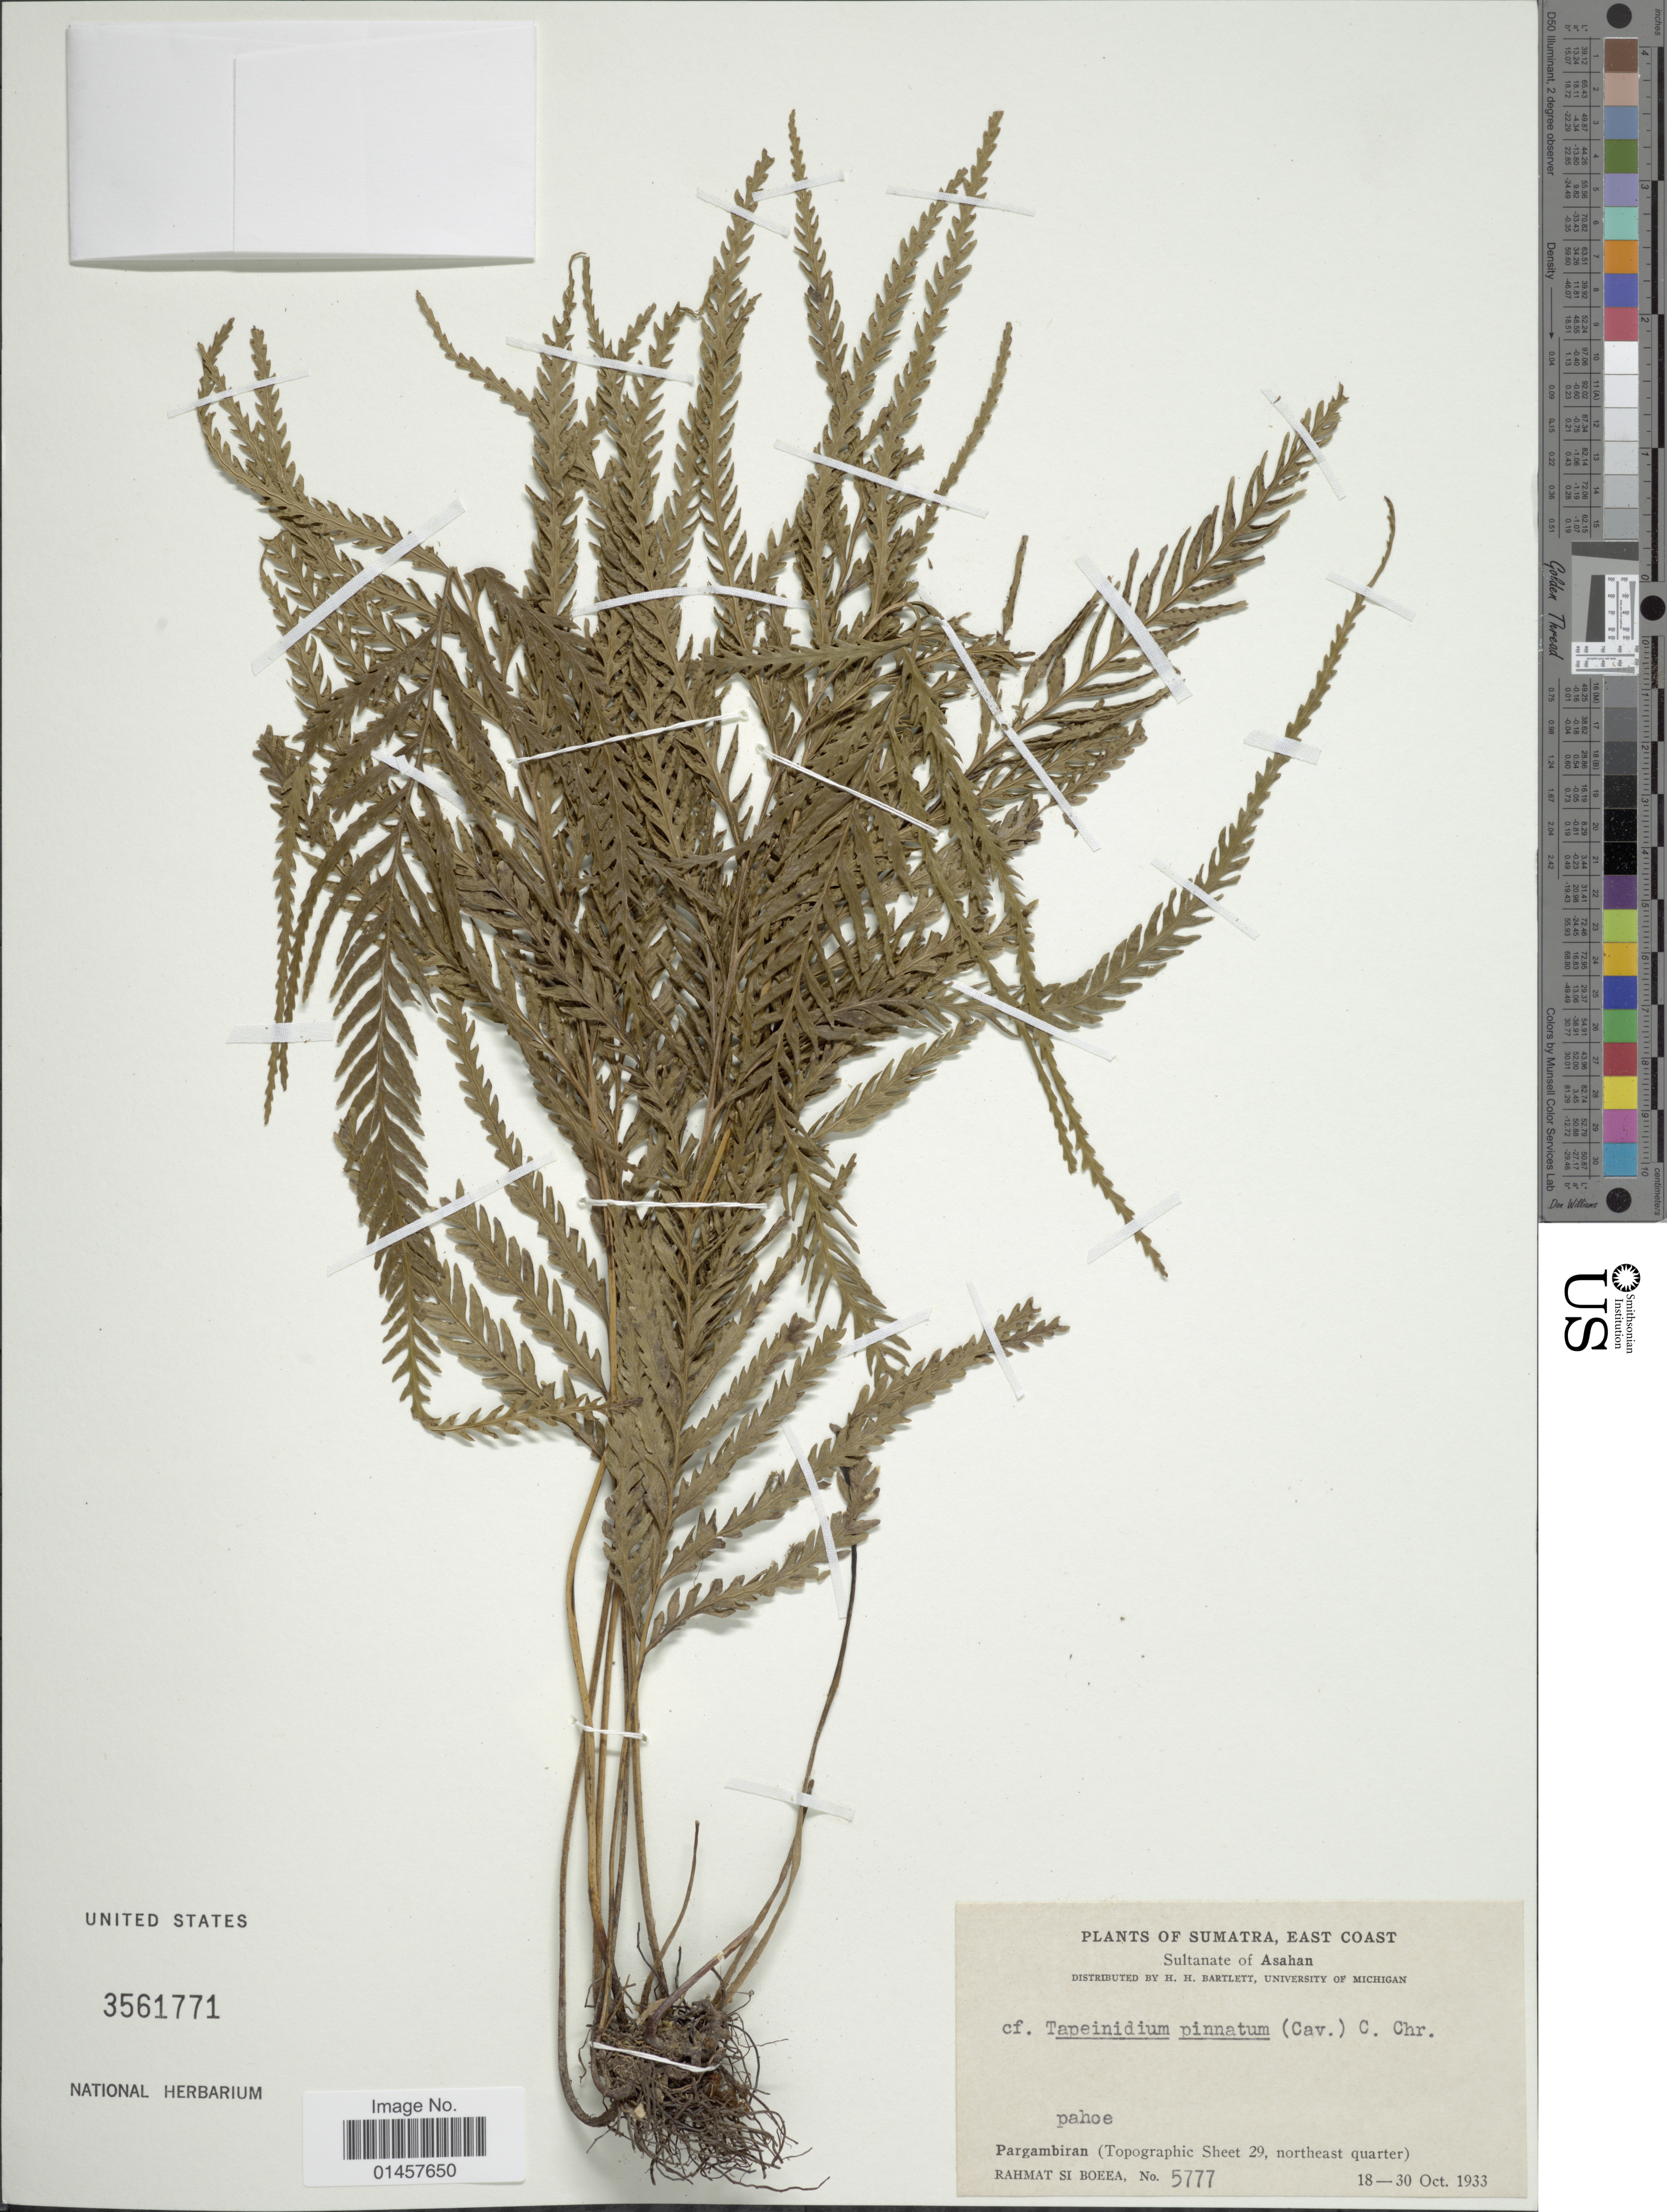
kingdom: Plantae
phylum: Tracheophyta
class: Polypodiopsida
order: Polypodiales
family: Lindsaeaceae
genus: Tapeinidium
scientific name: Tapeinidium pinnatum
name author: (Cav.) C. Chr.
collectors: Rahmat Si Boeea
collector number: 5777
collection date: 1933-10-18/1933-10-30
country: Indonesia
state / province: Sumatra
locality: Sumatra, East Coast, Sultanta of Asahan, Pahoe, Pargambiran(Topographic sheet 29, north quarter)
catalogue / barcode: US 3561771